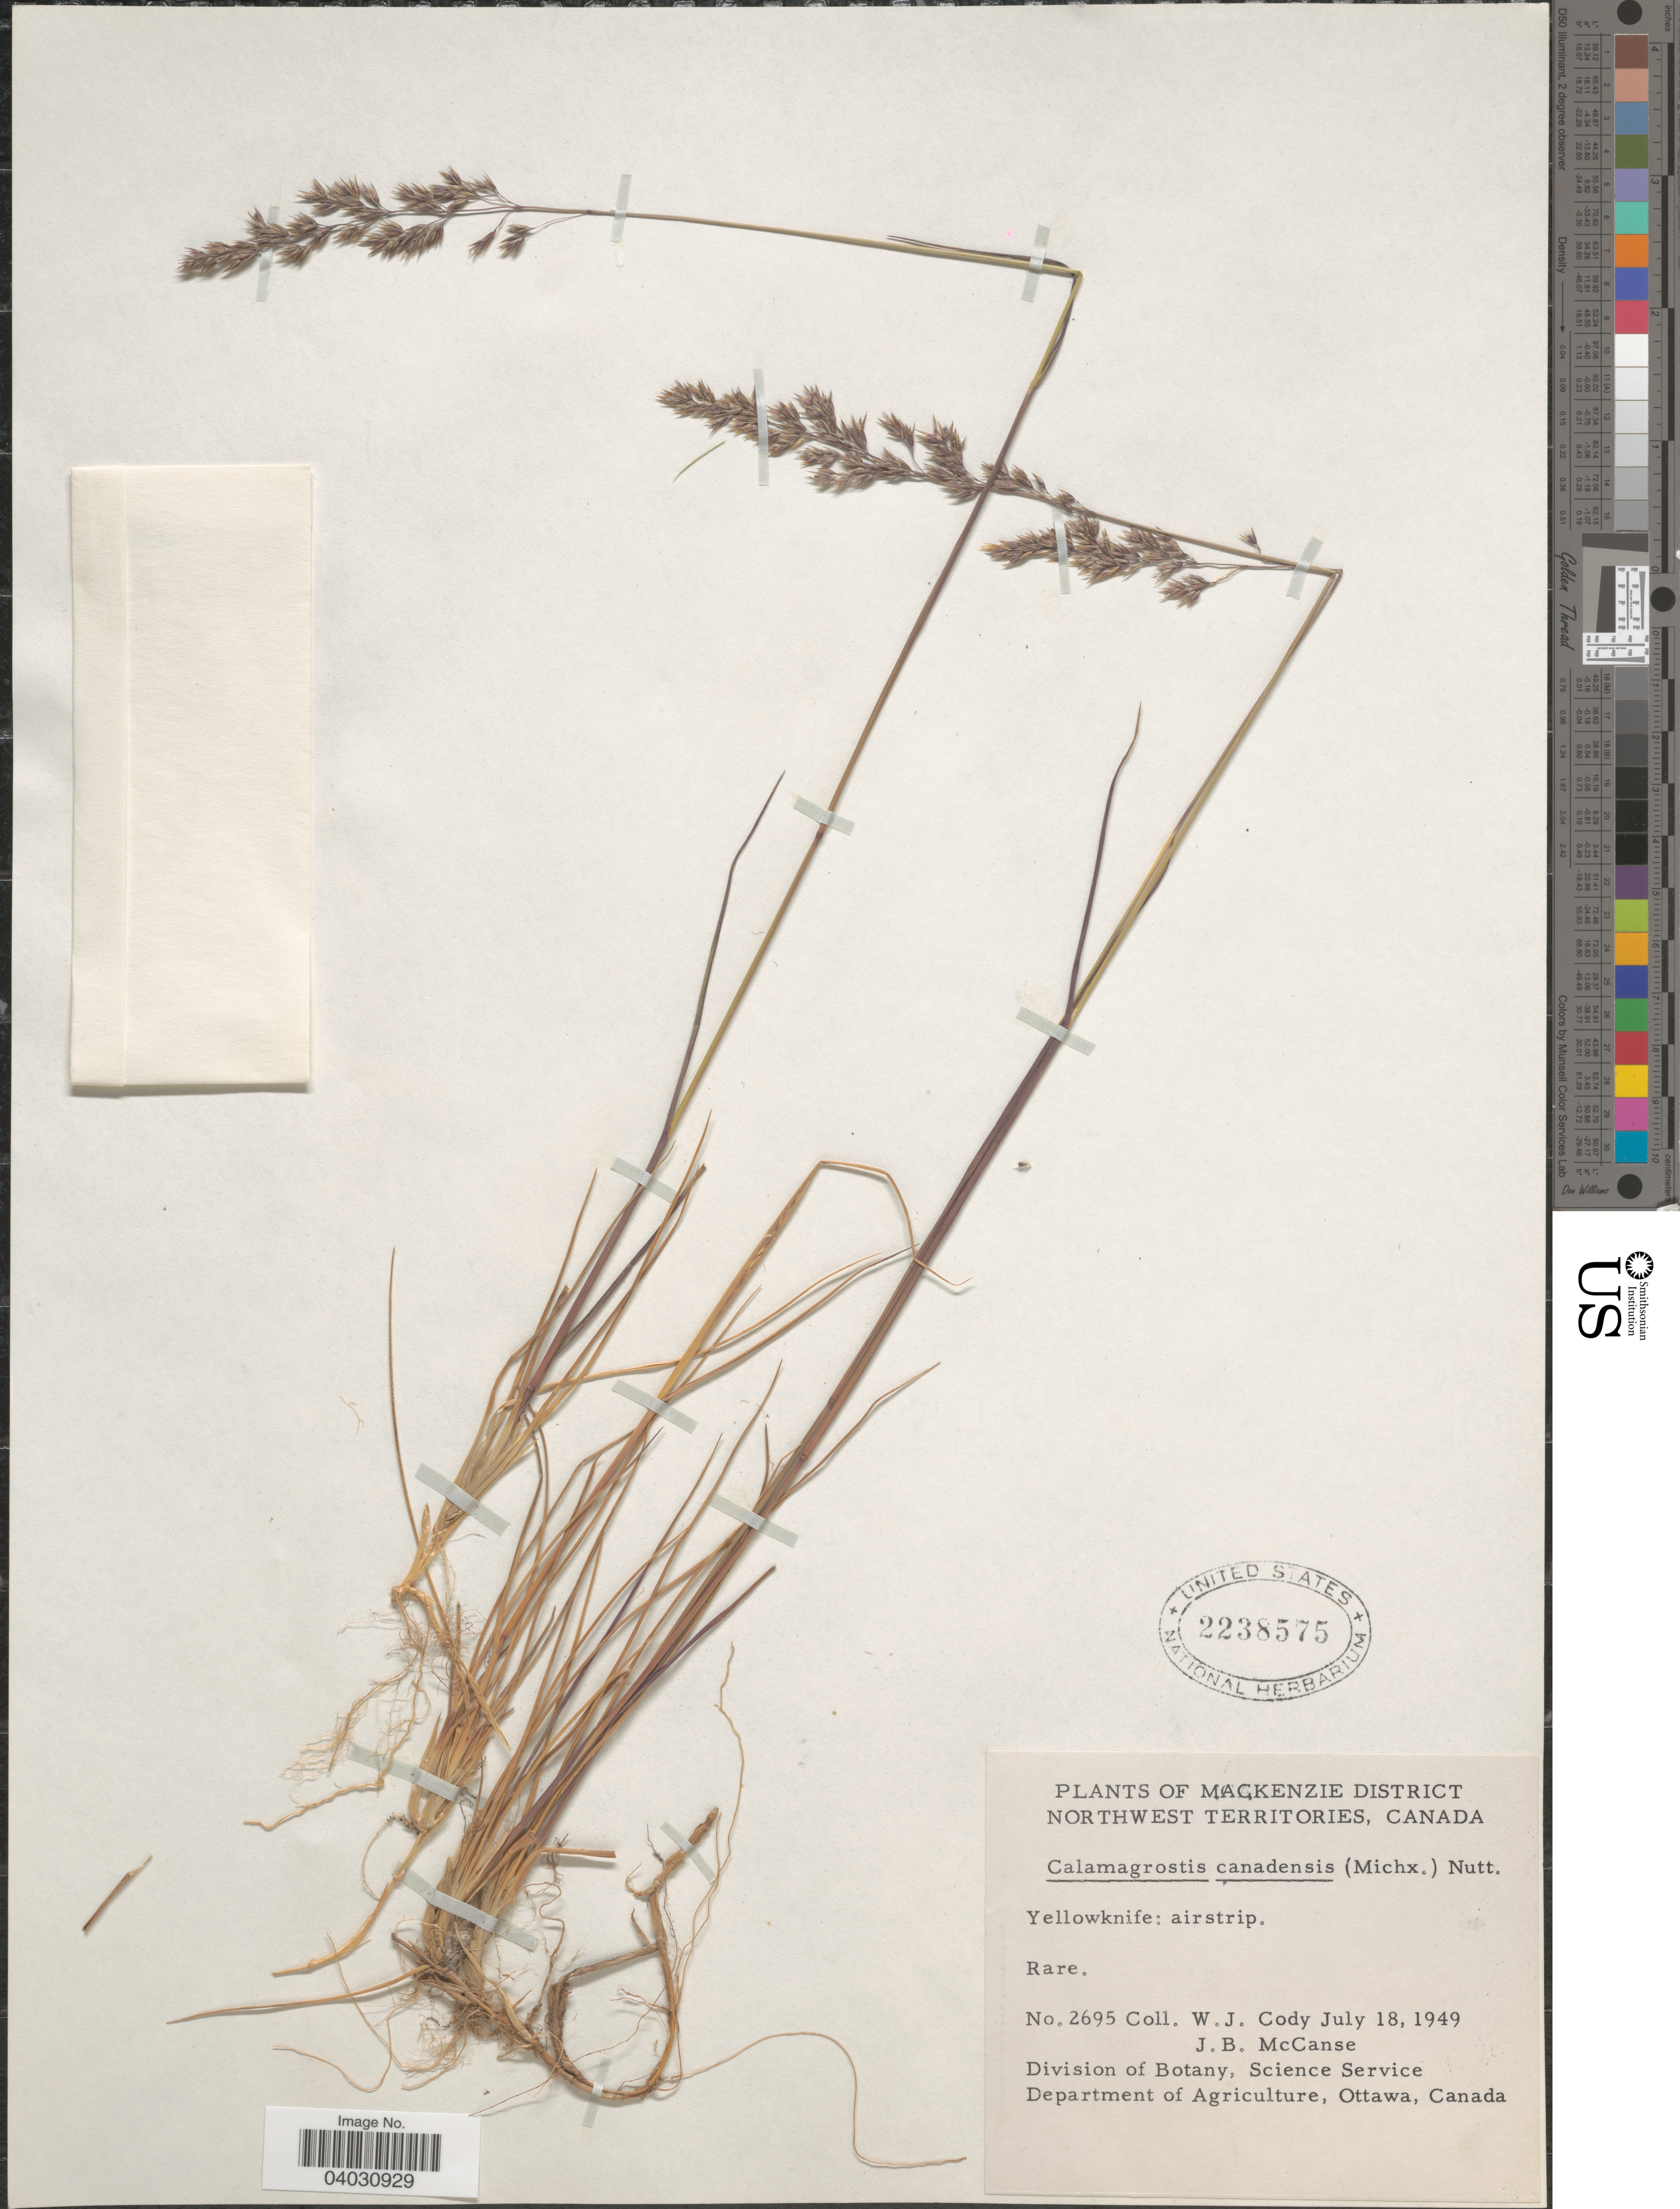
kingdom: Plantae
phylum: Tracheophyta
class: Liliopsida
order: Poales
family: Poaceae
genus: Calamagrostis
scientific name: Calamagrostis sp.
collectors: W. Cody & J. McCanse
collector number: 2695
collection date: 1949-07-18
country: Canada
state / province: Northwest Territories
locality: Mackenzie District. Yellowknife: airstrip.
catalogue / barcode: US 2238575